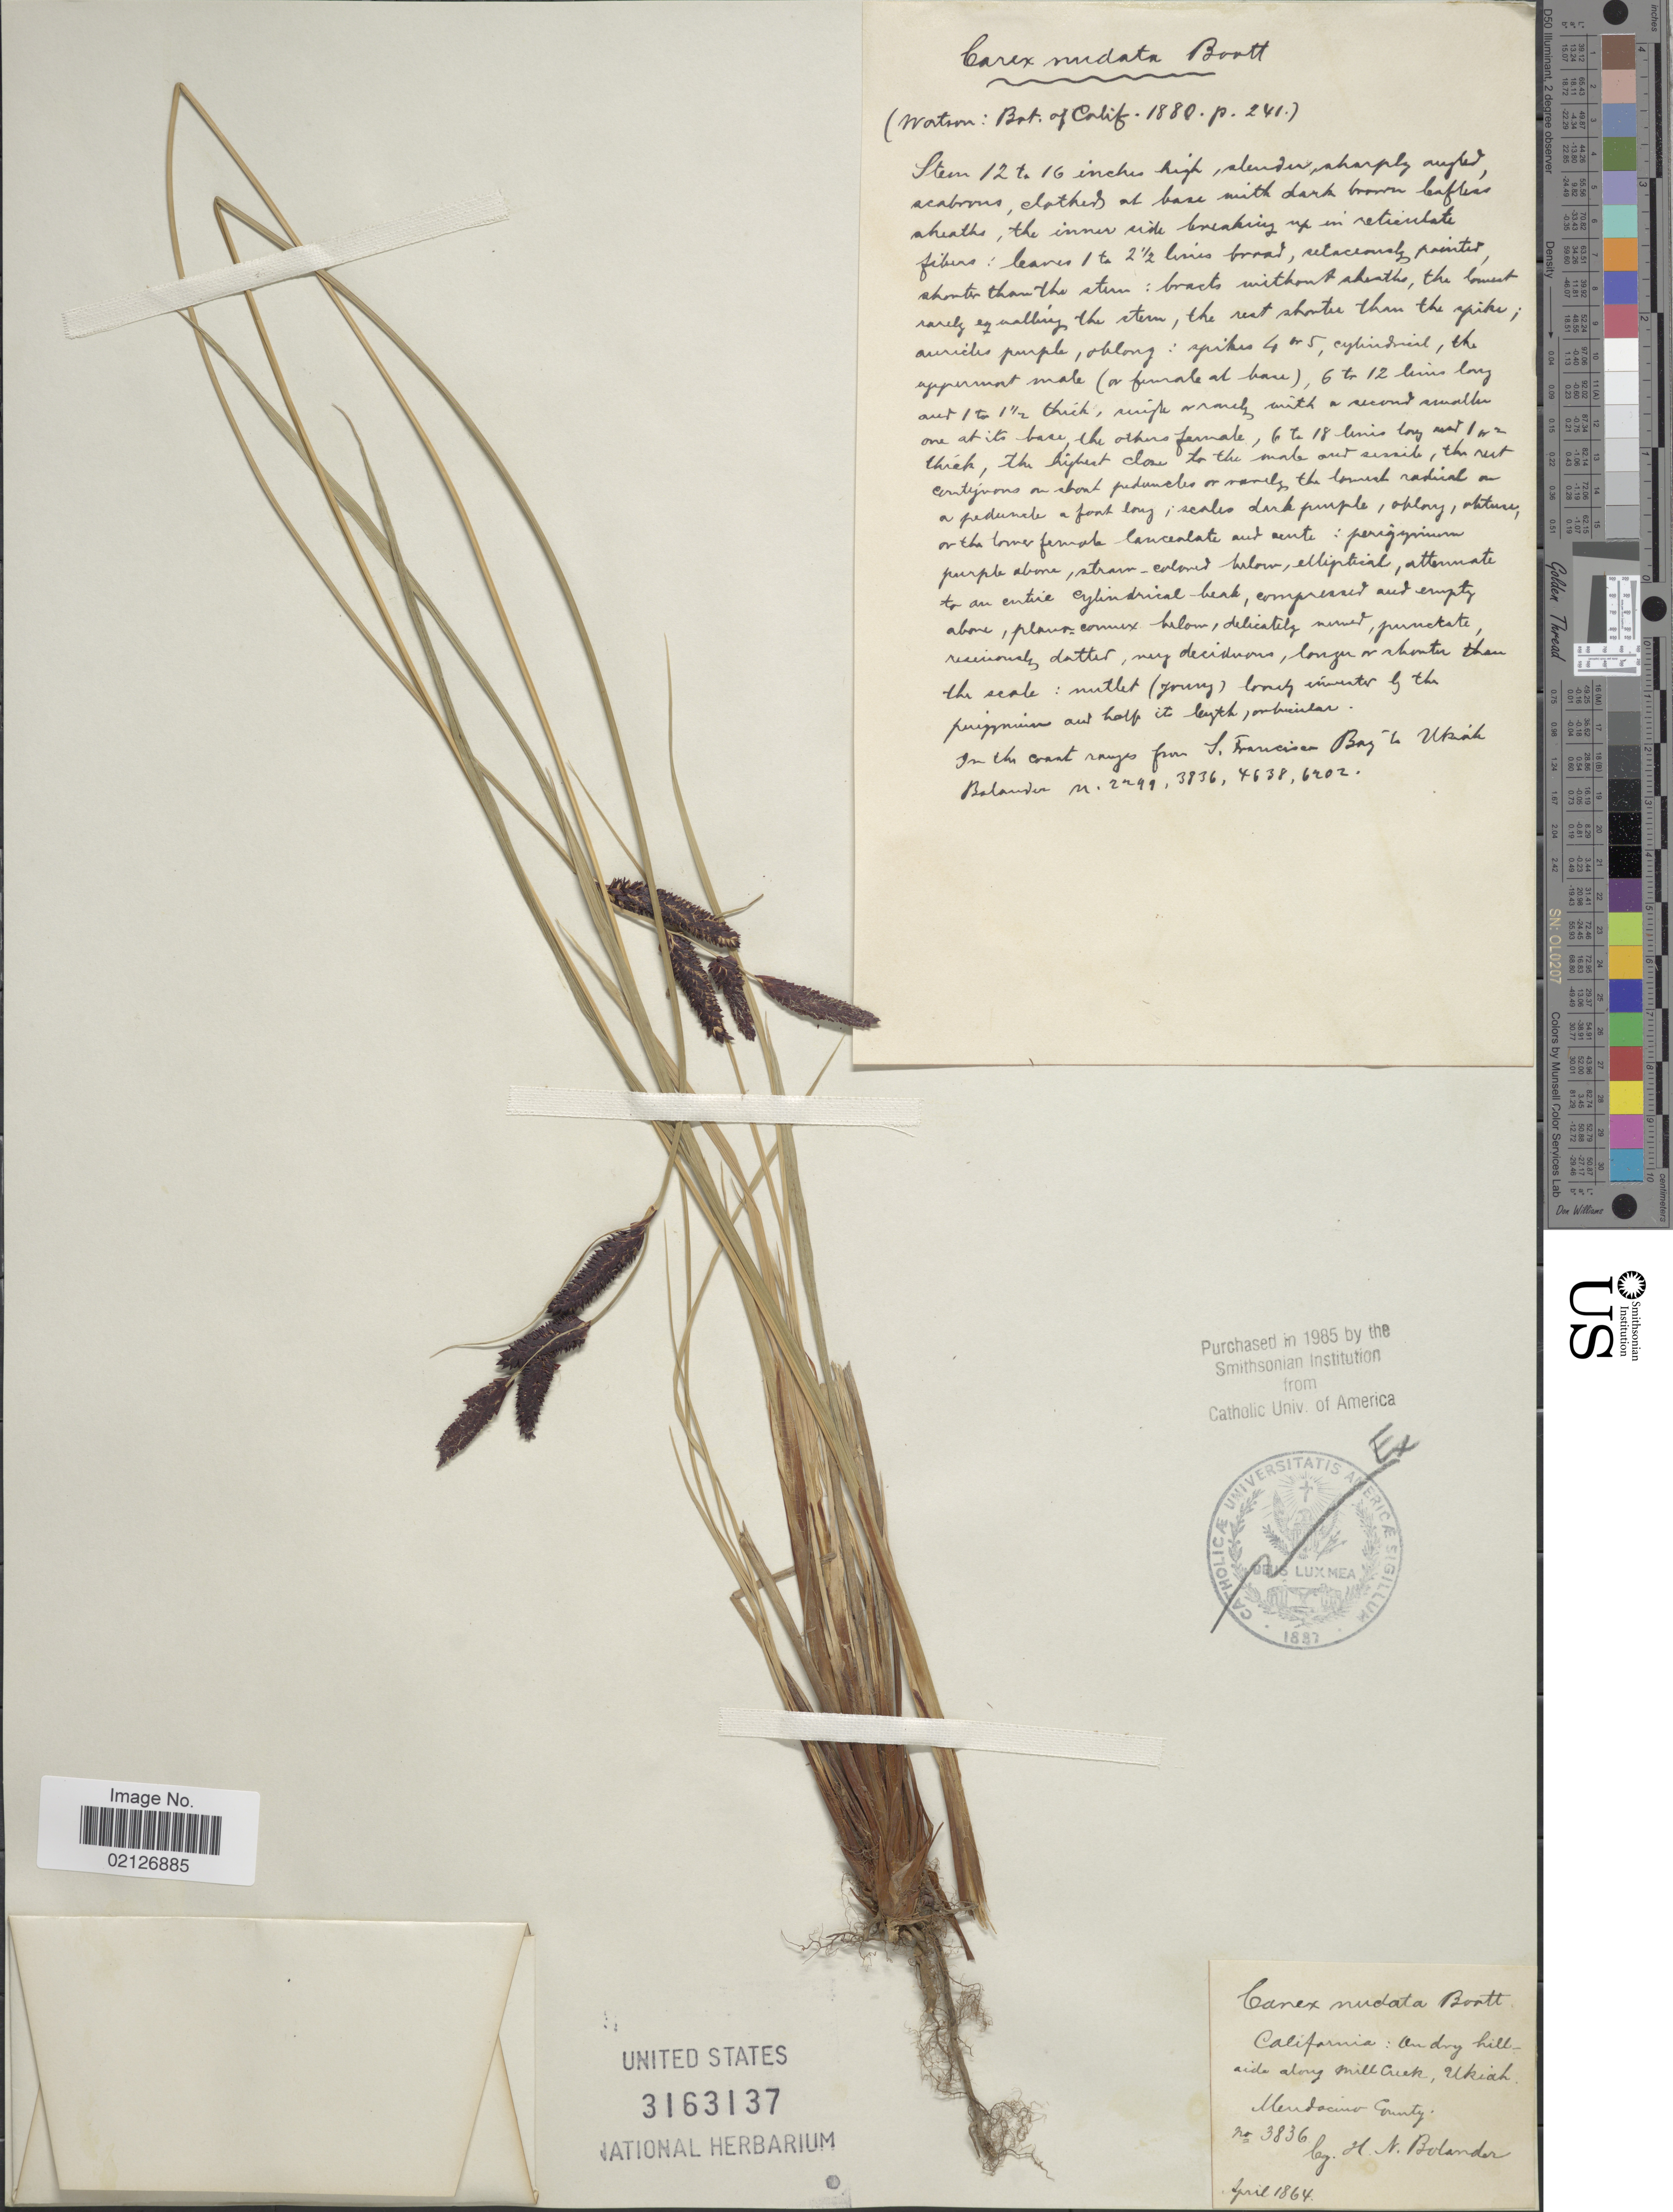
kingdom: Plantae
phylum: Tracheophyta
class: Liliopsida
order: Poales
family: Cyperaceae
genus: Carex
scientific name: Carex nudata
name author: W. Boott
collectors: H. Bolander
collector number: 3836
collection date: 1864-04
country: United States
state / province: California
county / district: Mendocino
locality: On dry hill-side along Mill Creek, Ukiah, Medocino County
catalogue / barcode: US 3163137